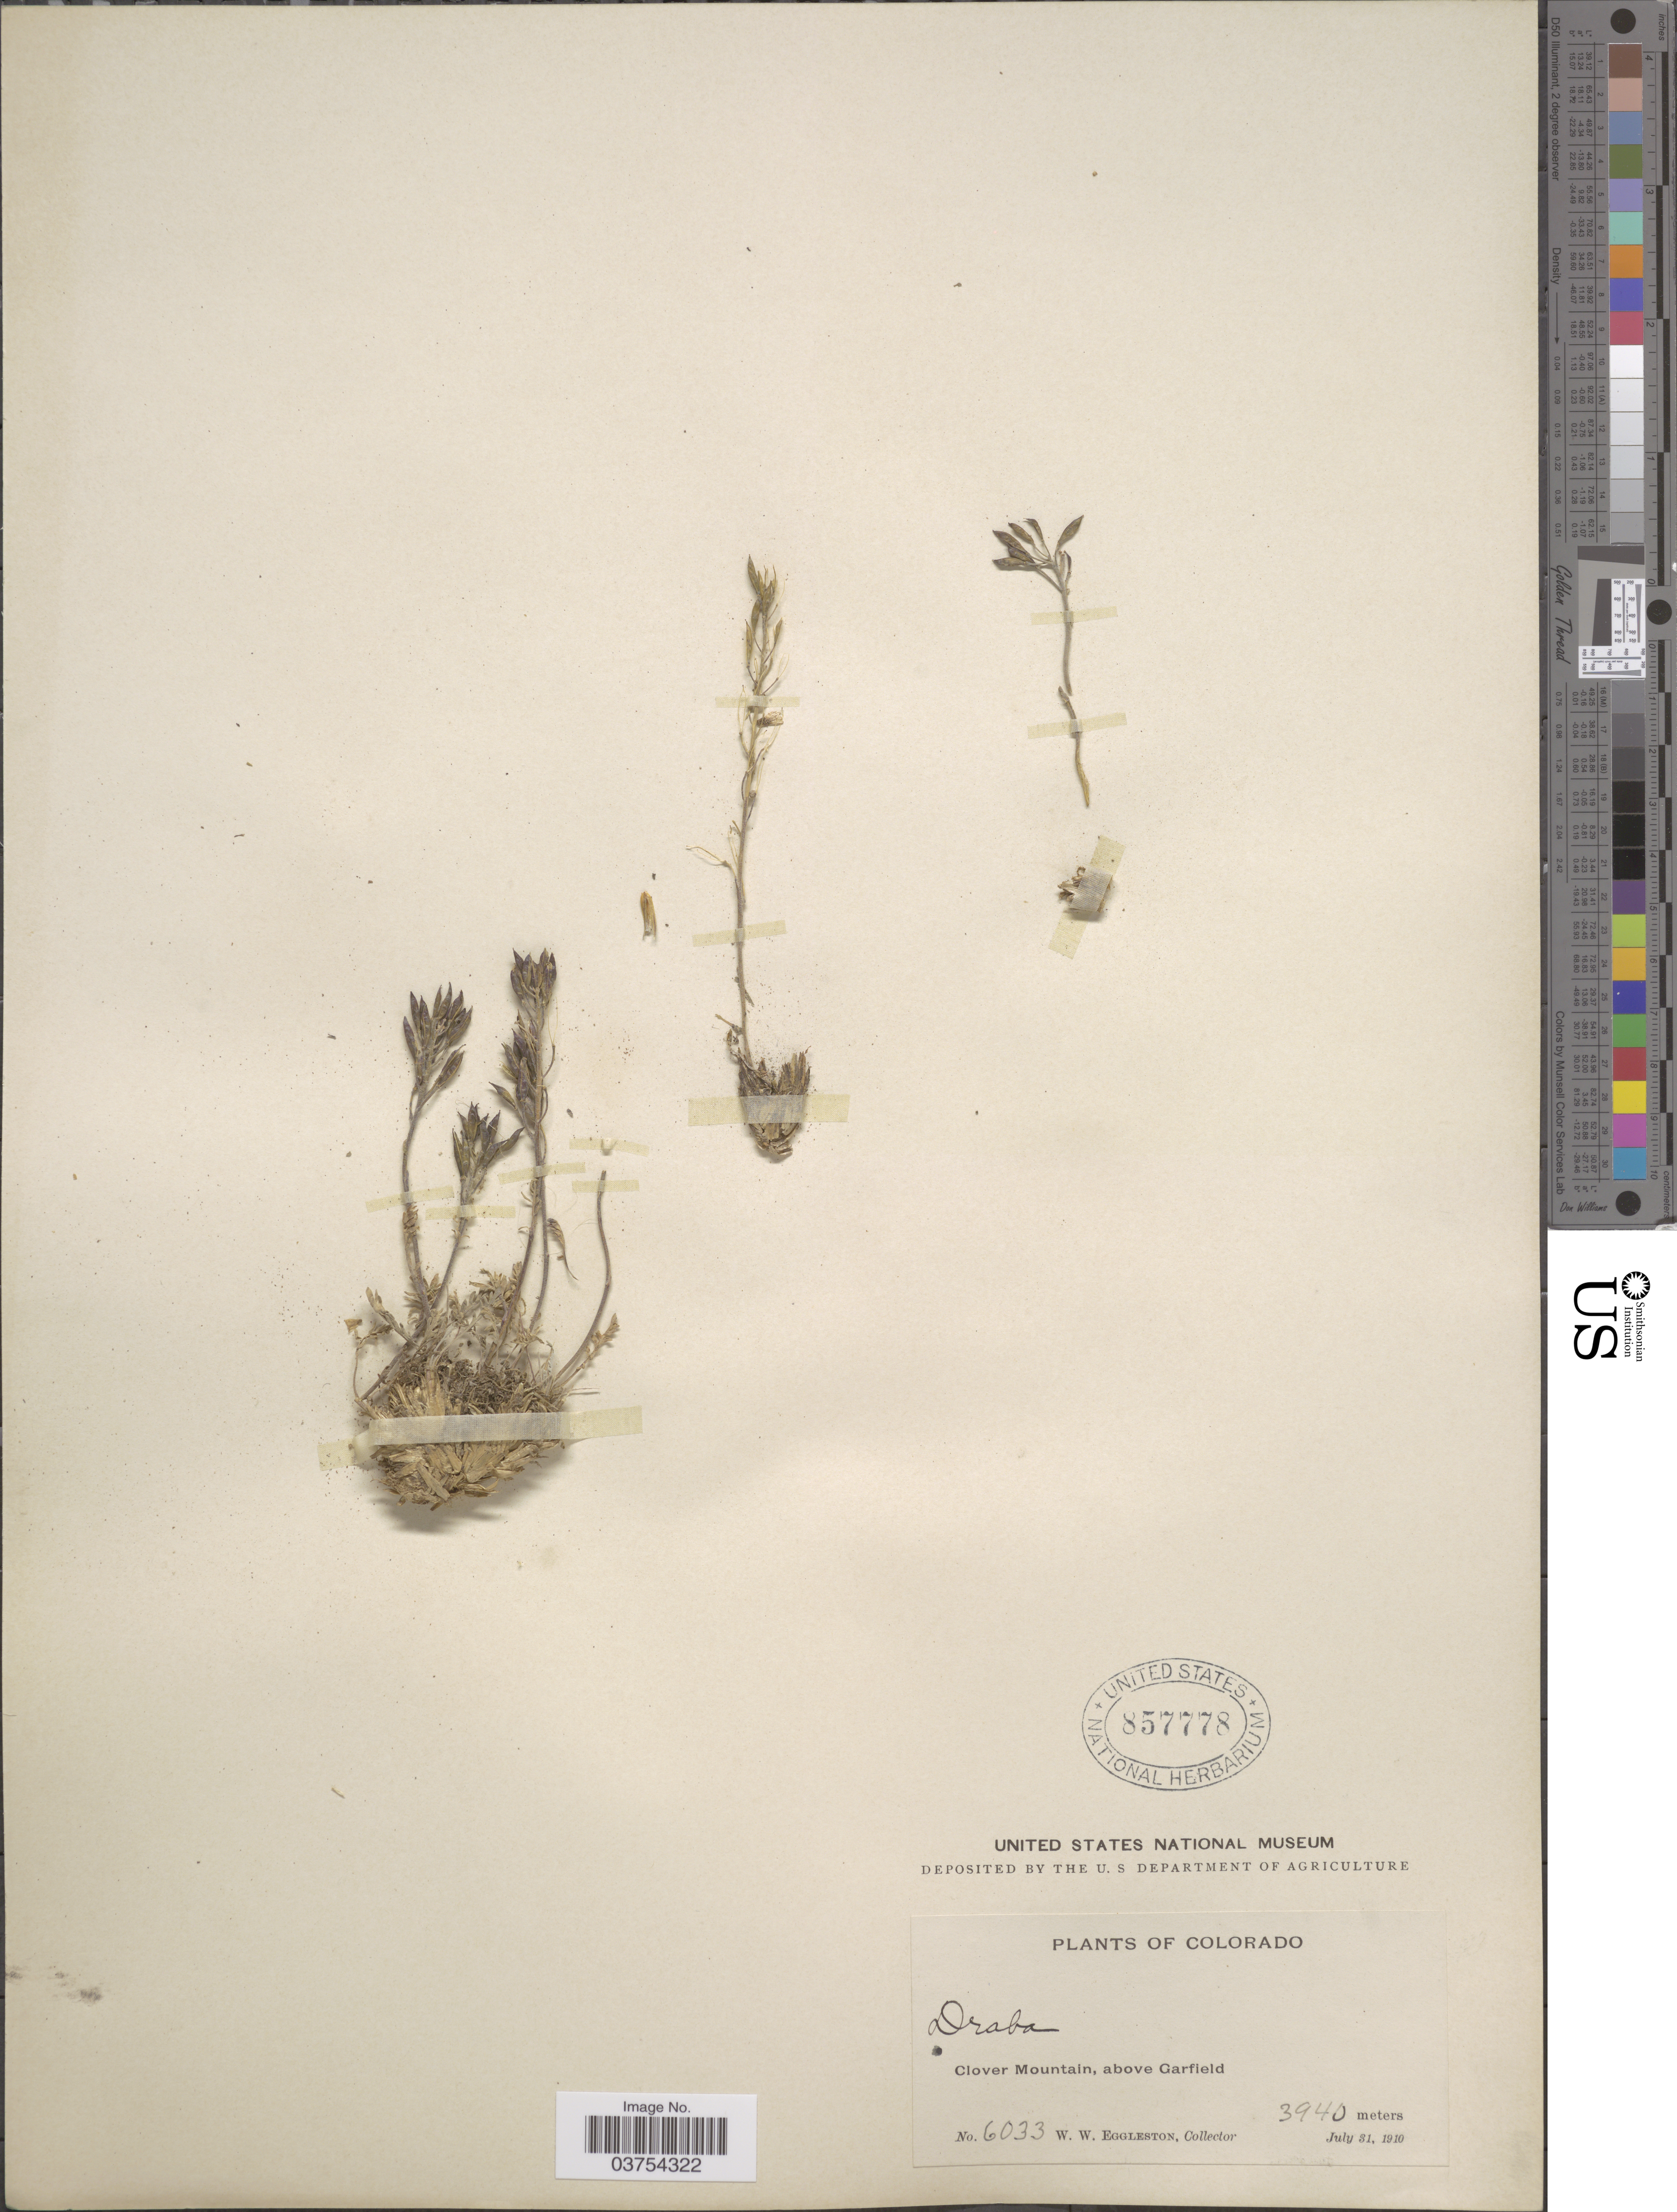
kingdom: Plantae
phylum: Tracheophyta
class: Magnoliopsida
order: Brassicales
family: Brassicaceae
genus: Smelowskia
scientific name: Smelowskia calycina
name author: (Stephan) C.A. Mey.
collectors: W. W. Eggleston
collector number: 6033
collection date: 1910-07-31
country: United States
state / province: Colorado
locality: Clover Mountain, above Garfield.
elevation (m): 3940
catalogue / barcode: US 857778